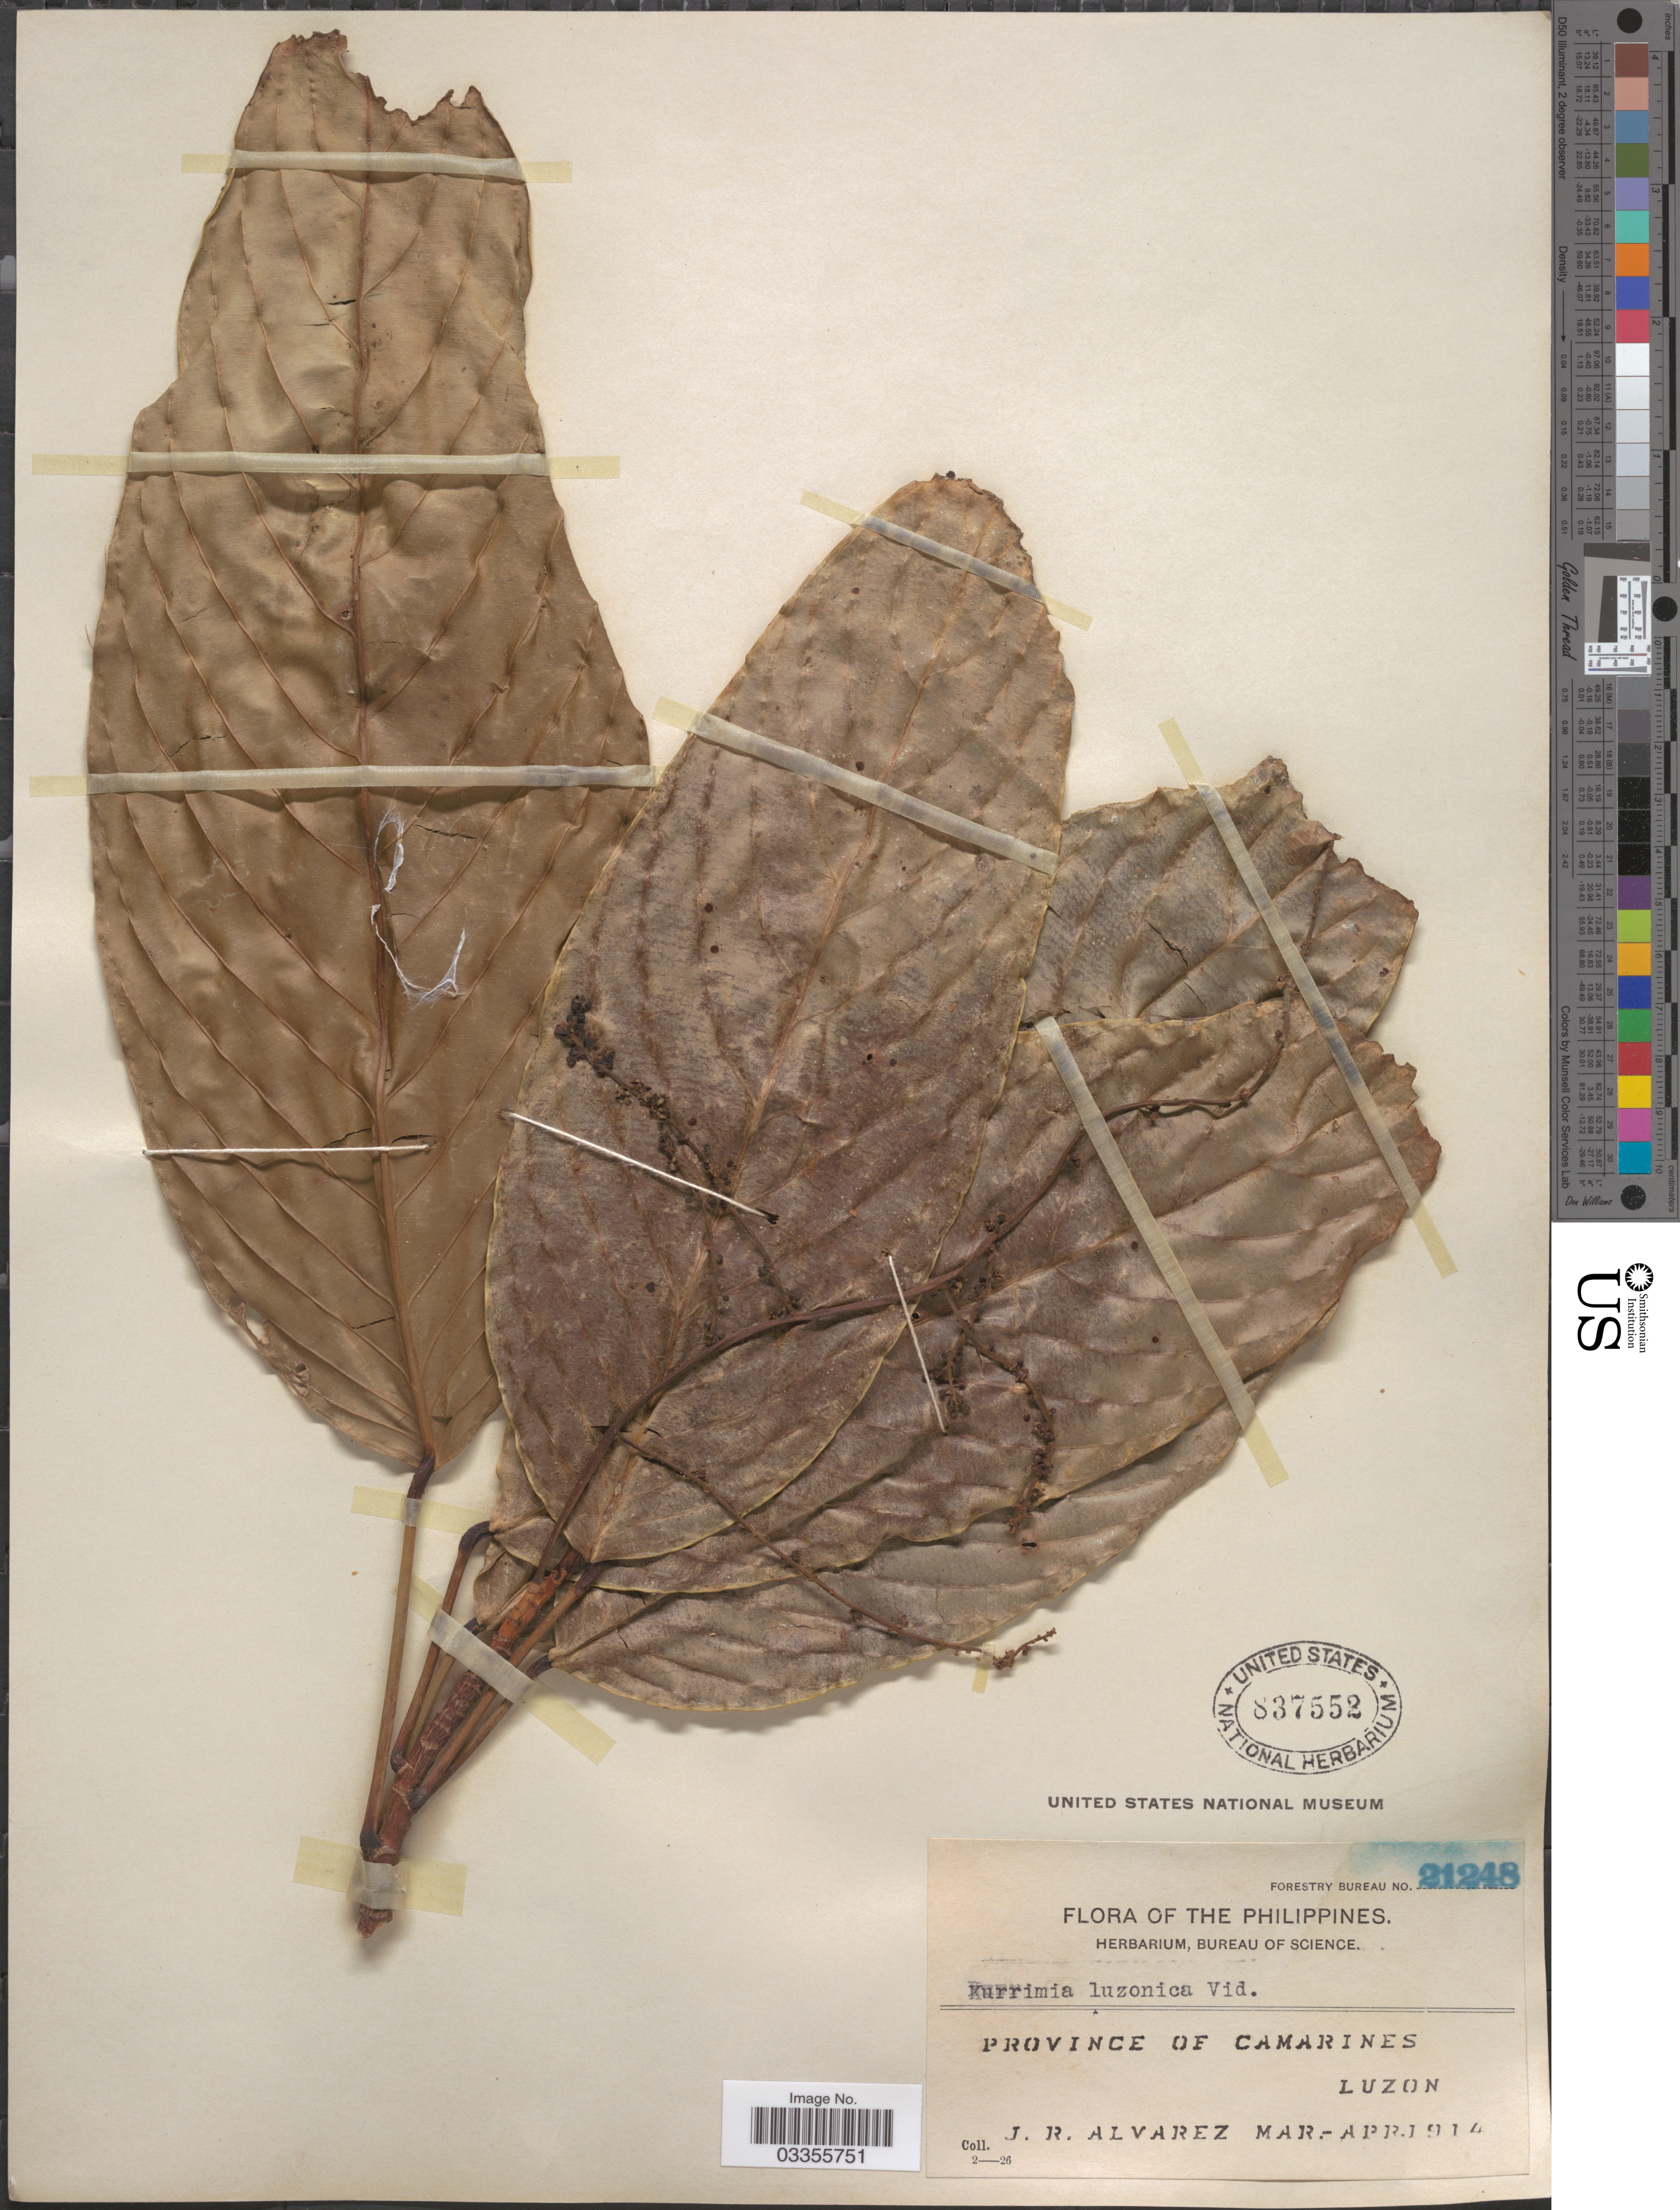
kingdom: Plantae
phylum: Tracheophyta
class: Magnoliopsida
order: Malpighiales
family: Centroplacaceae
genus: Bhesa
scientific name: Bhesa paniculata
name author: (Wall.) Arn.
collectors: J. Alvarez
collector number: Forestry Bureau 21248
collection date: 1914-03/1914-04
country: Philippines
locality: Province of Camarines. Luzon.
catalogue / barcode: US 837552